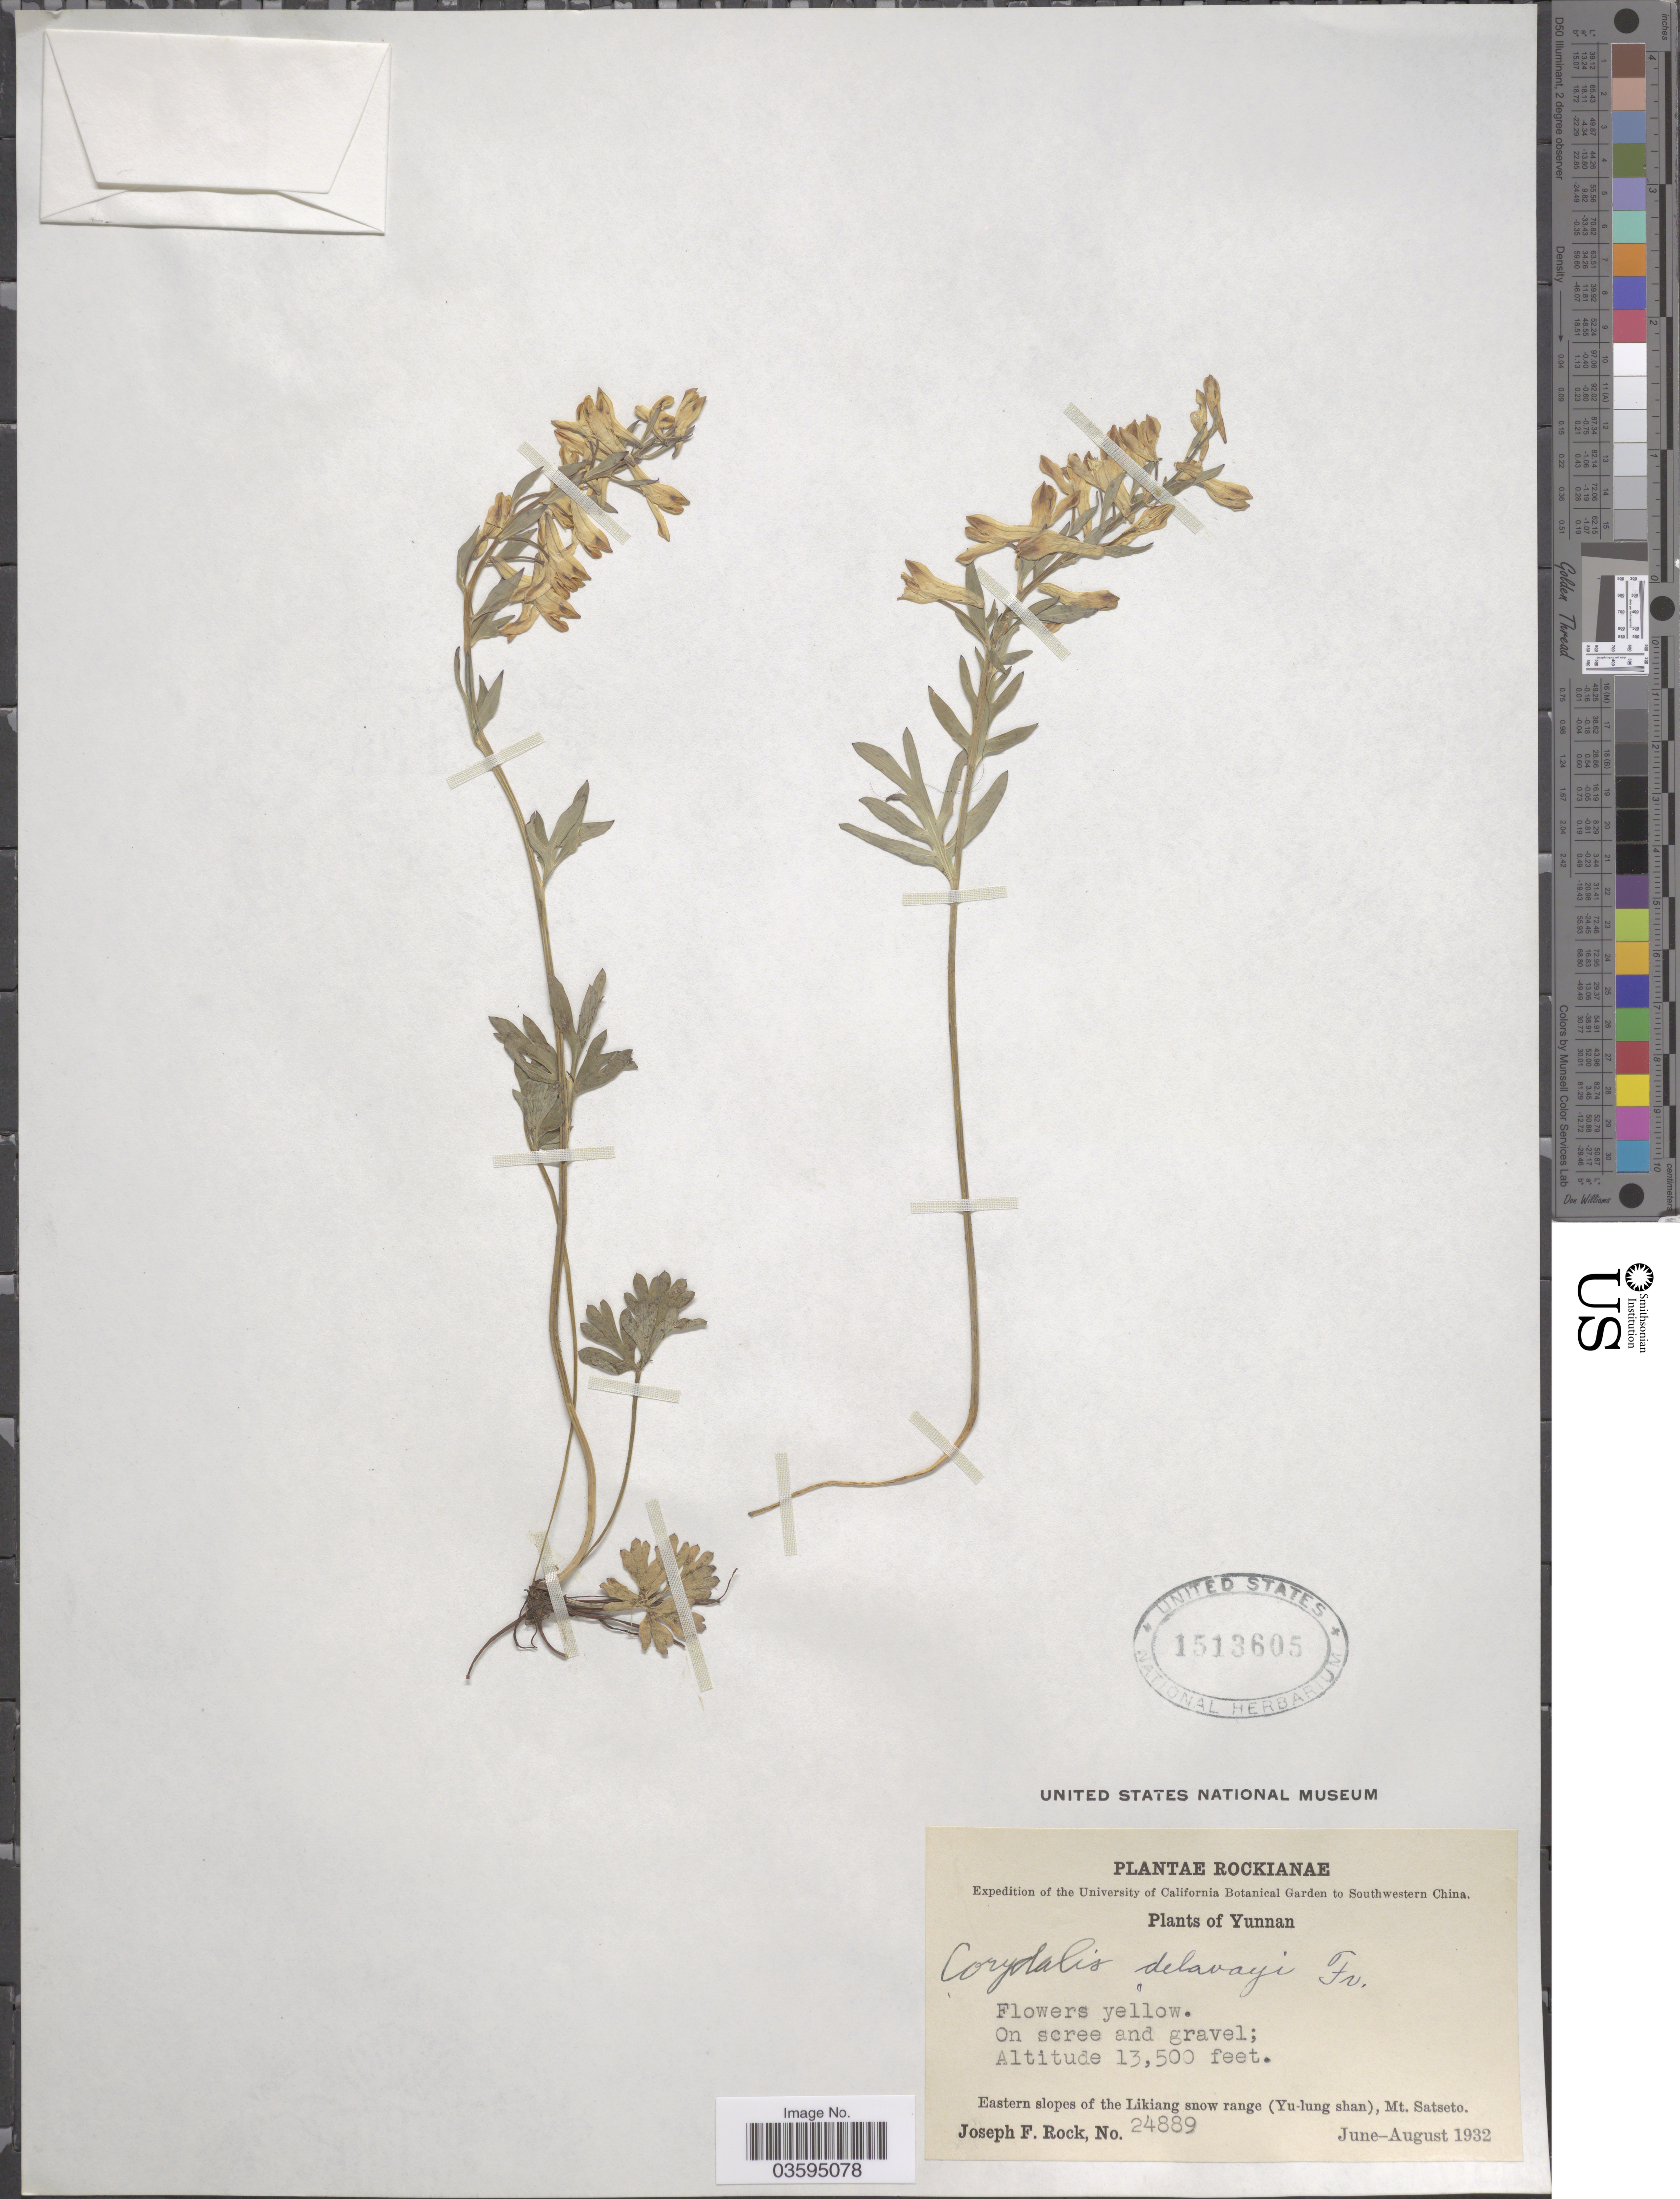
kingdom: Plantae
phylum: Tracheophyta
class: Magnoliopsida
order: Ranunculales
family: Papaveraceae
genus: Corydalis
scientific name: Corydalis delavayi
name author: Franch.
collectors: J. F. Rock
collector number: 24889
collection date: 1932-06/1932-08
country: China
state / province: Yunnan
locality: Southwestern China. Eastern slopes of the Likiang snow range (Yu-lung-shan), Mt. Satseto.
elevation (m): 4115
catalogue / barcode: US 1513605